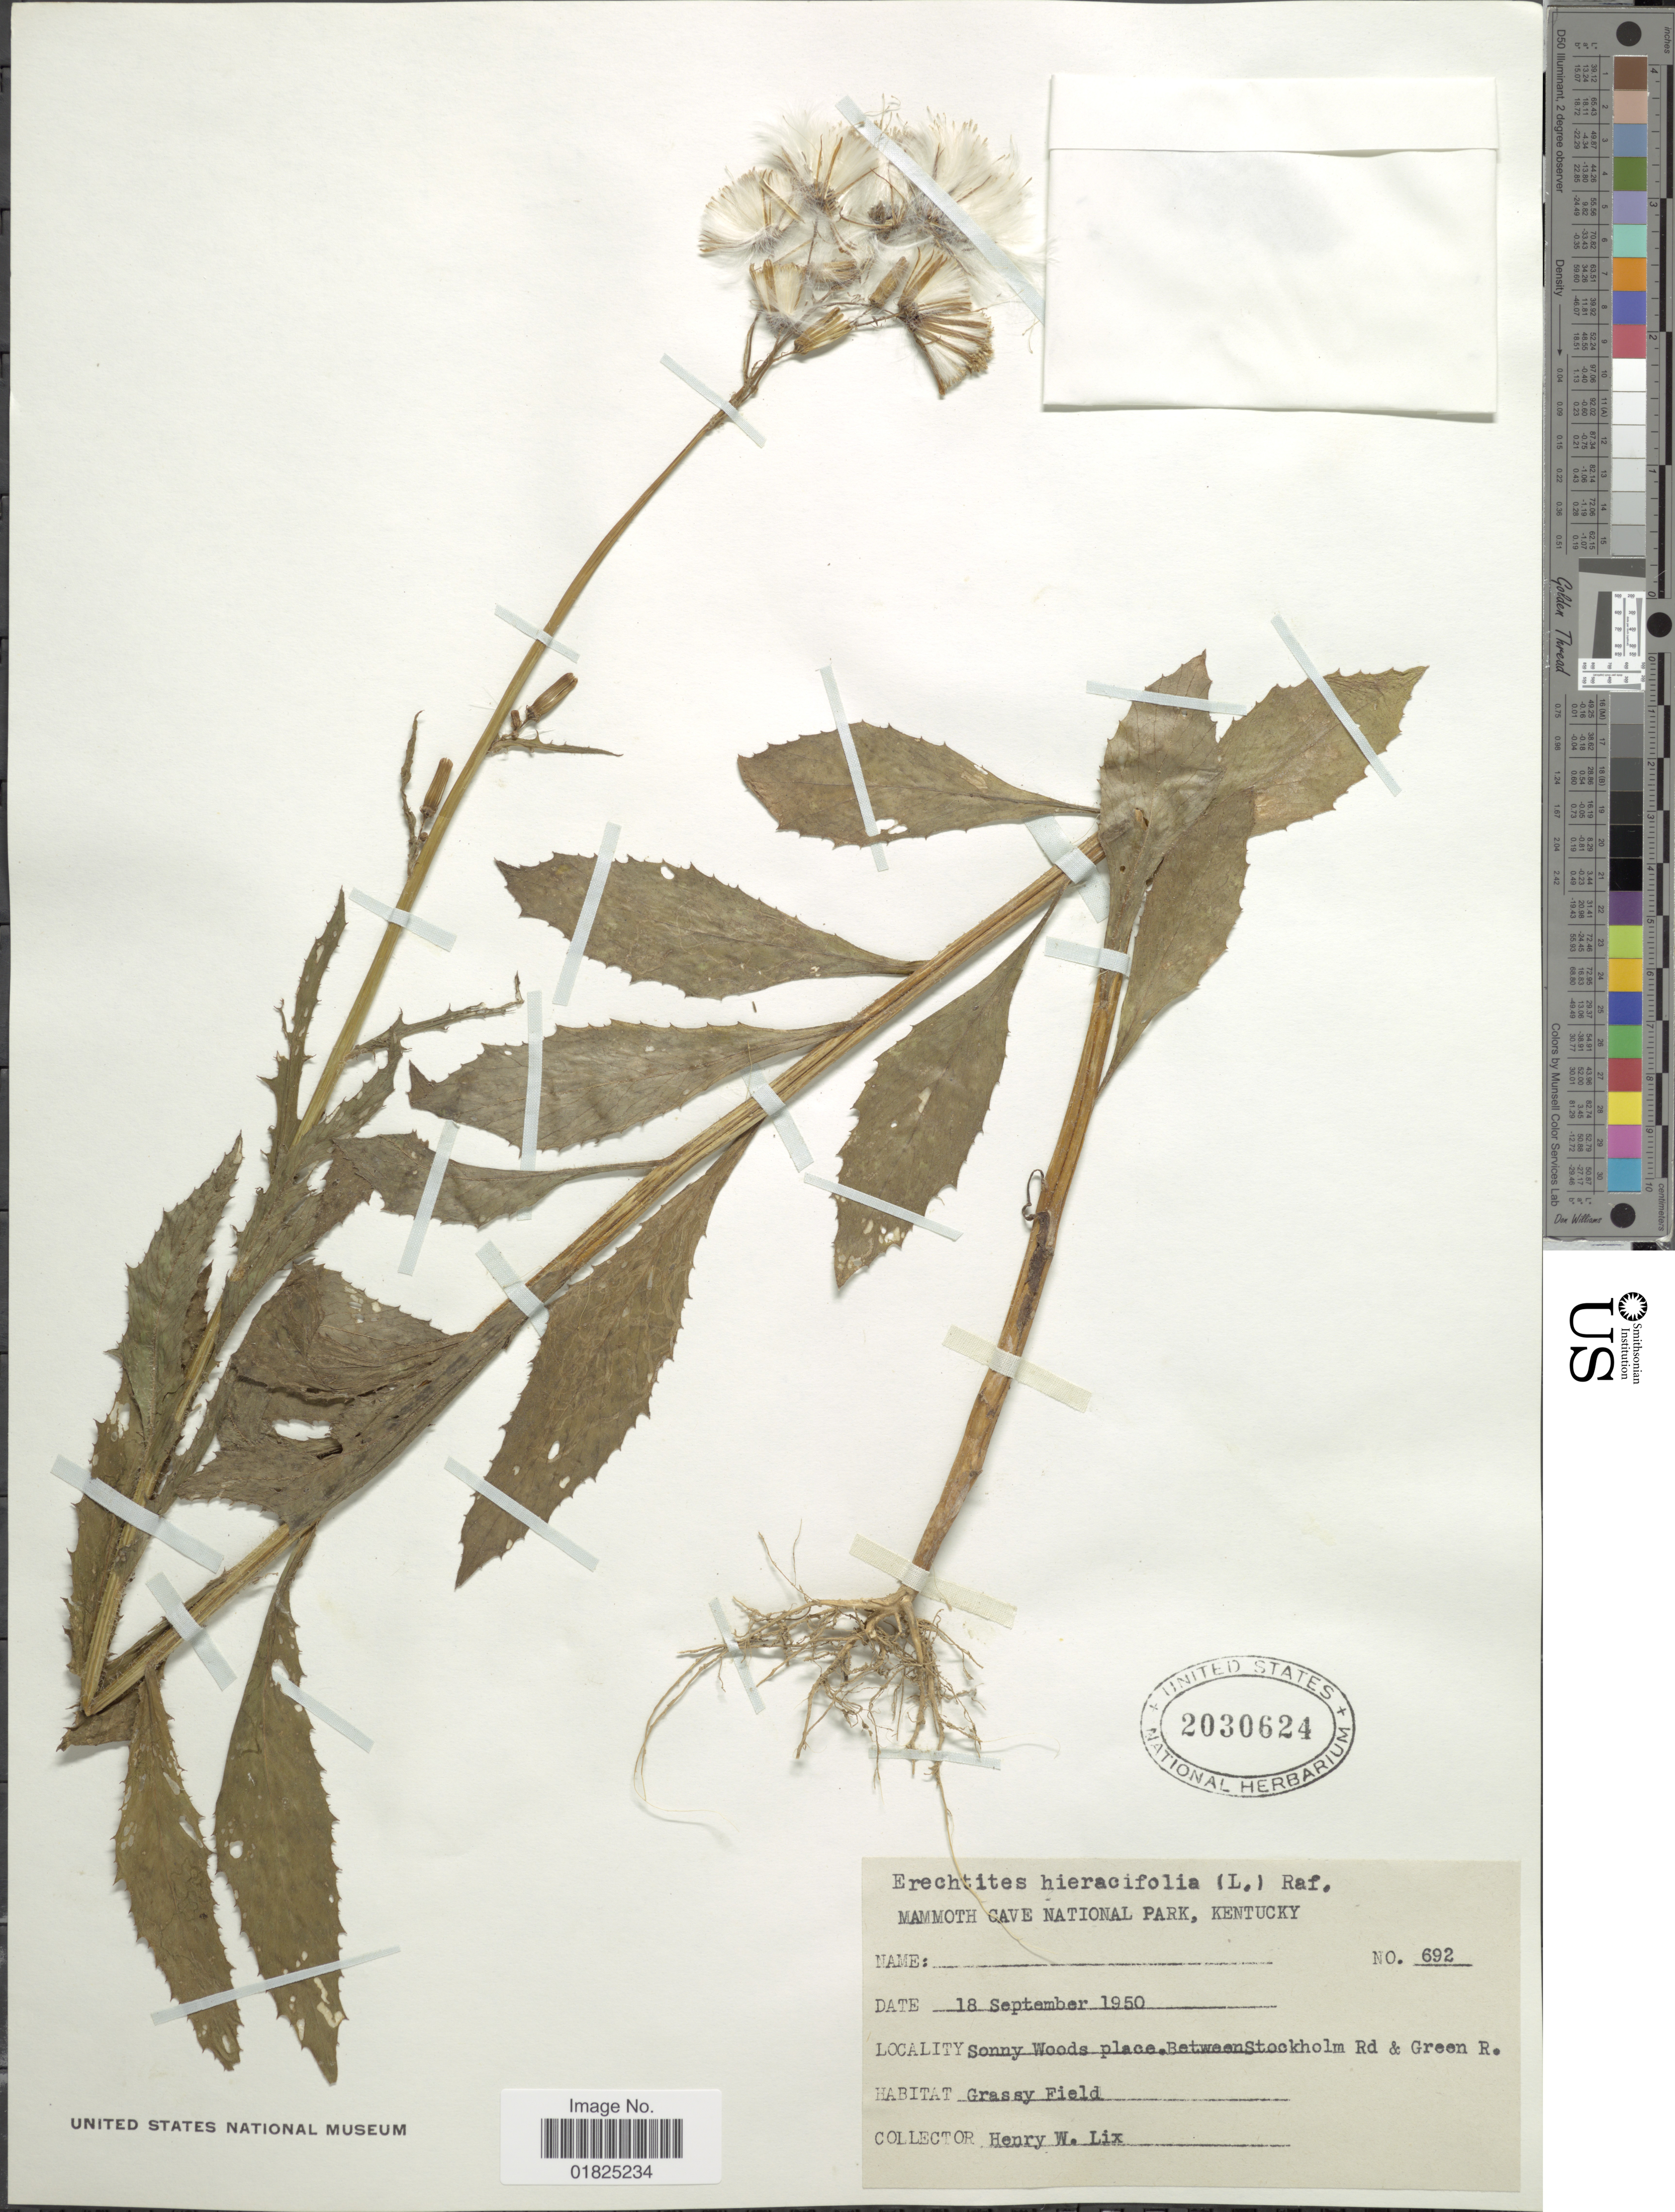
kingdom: Plantae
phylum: Tracheophyta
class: Magnoliopsida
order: Asterales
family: Asteraceae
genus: Erechtites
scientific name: Erechtites hieraciifolius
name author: (L.) Raf. ex DC.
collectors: H. W. Lix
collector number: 692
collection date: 1950-09-18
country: United States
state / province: Kentucky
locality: Mamoth Cave National Park, Between Stockholm Rd & Green R.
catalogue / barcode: US 2030624